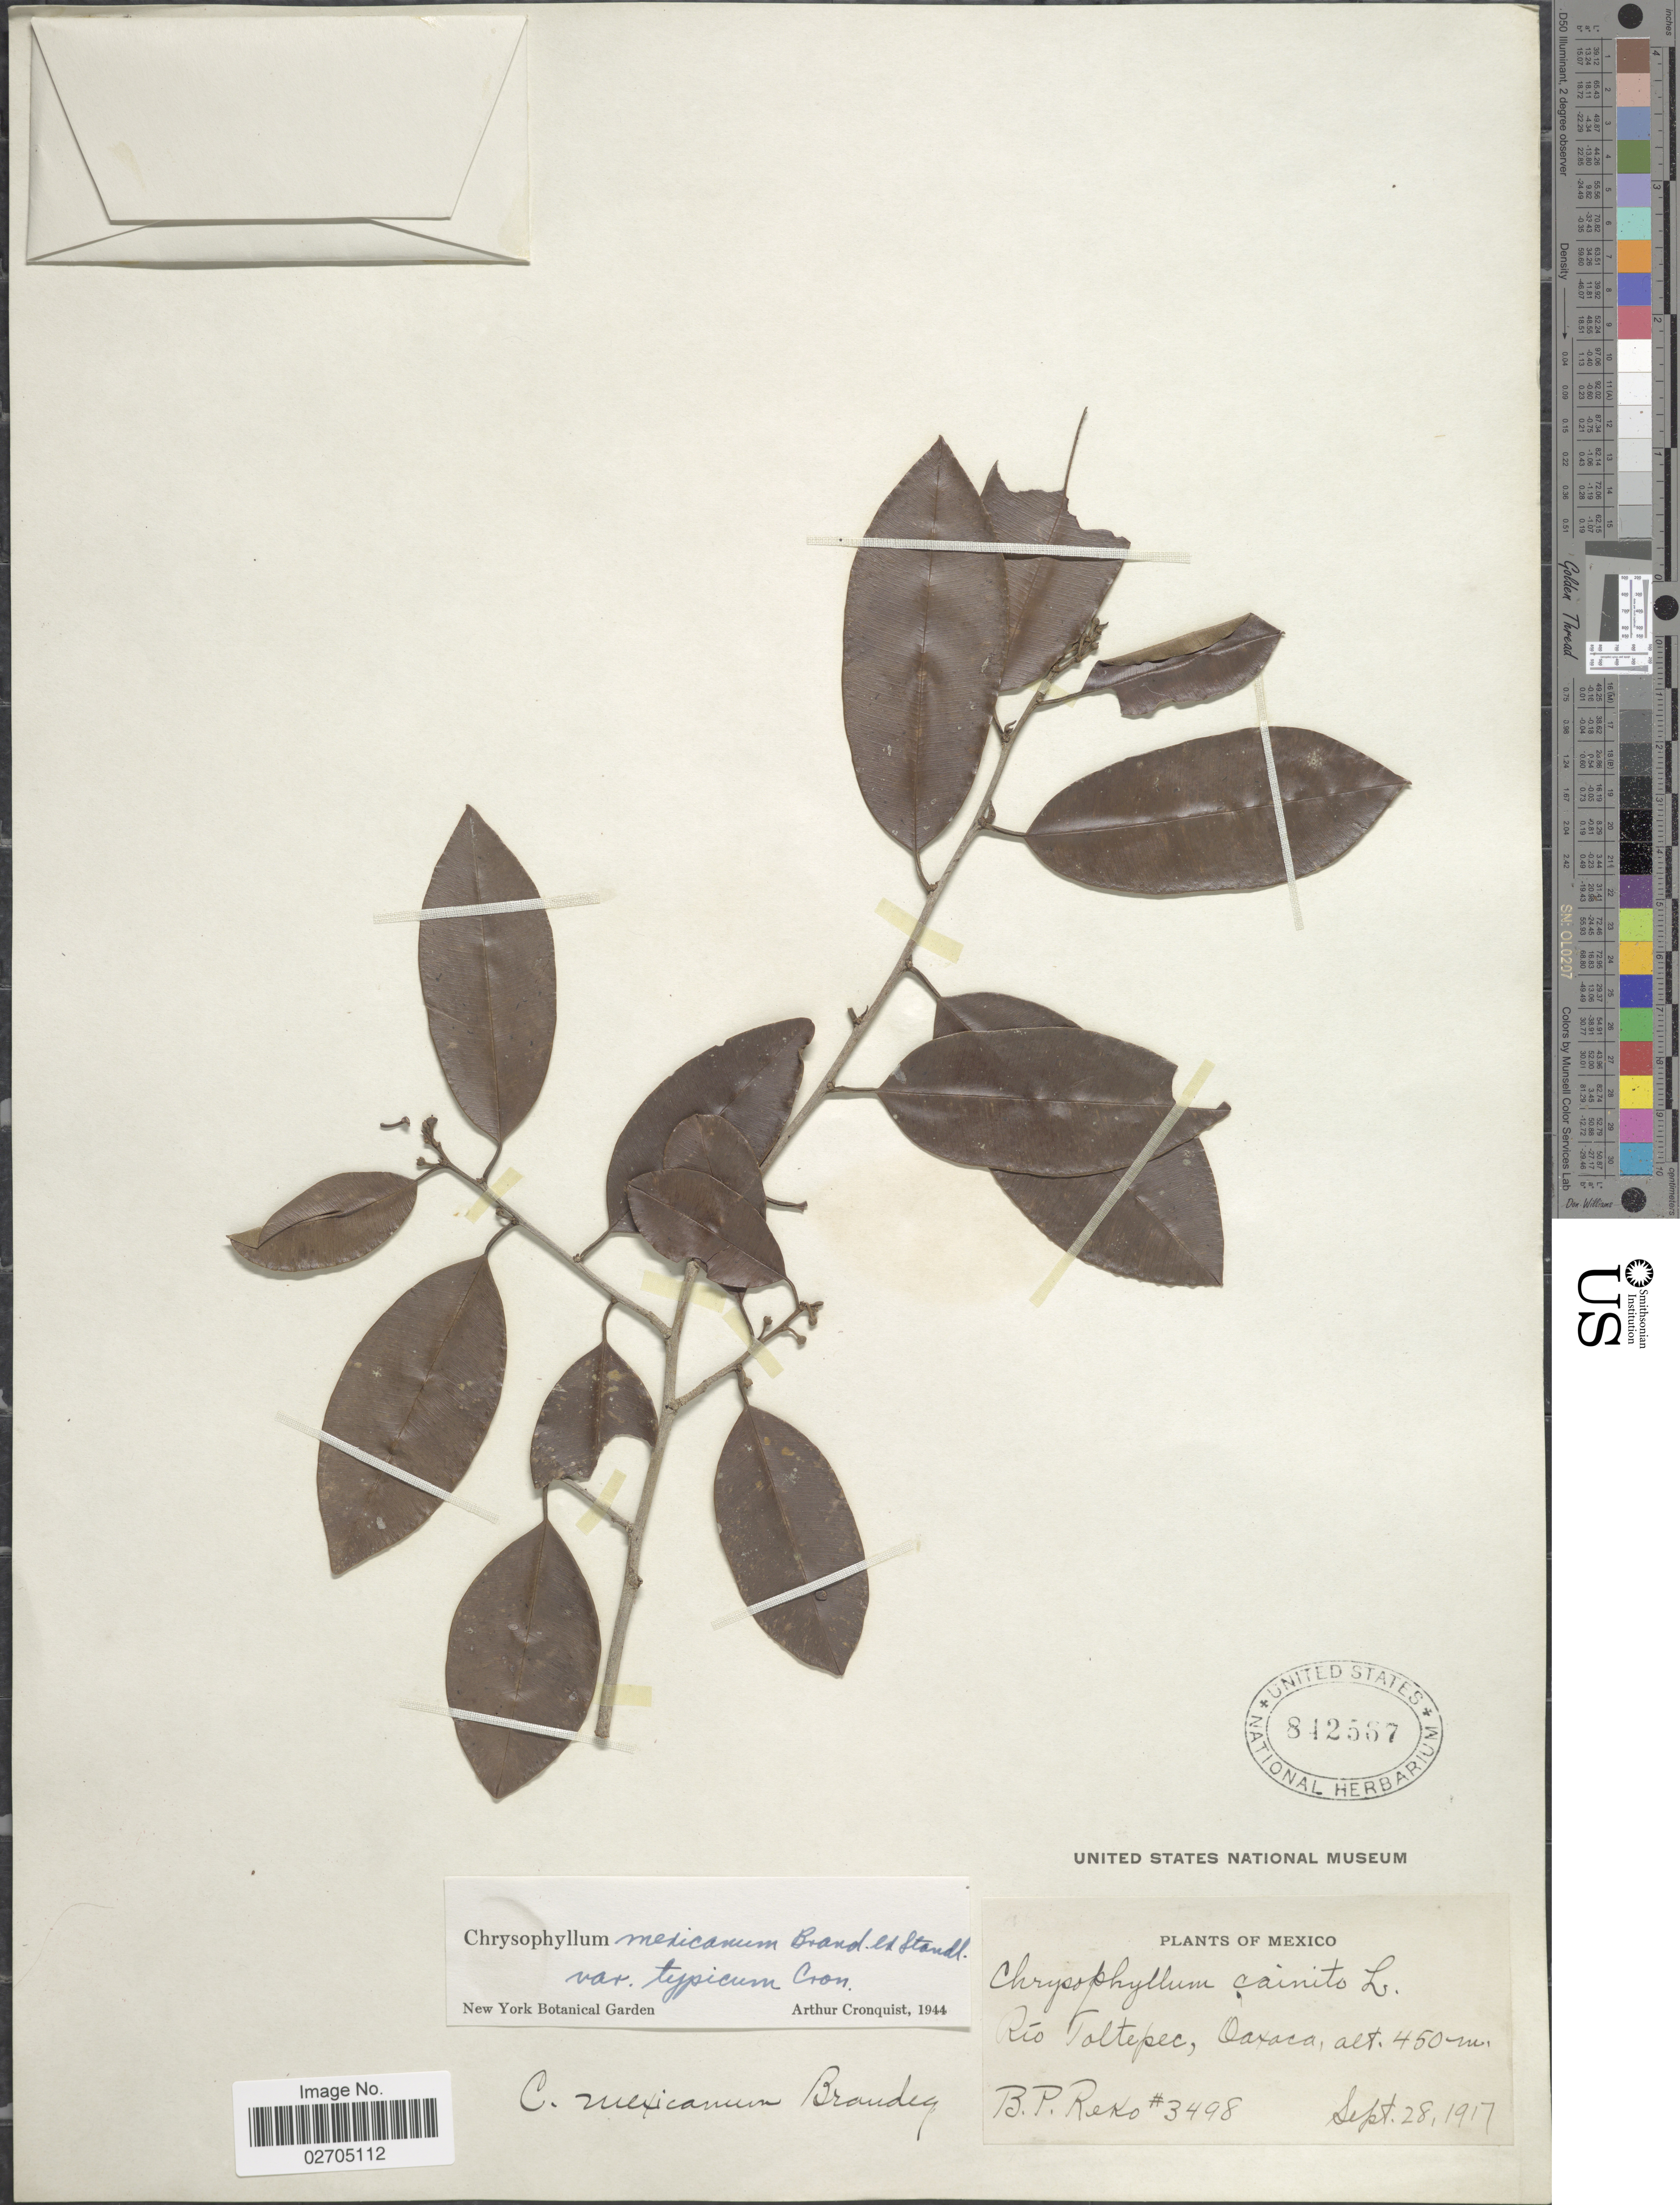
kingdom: Plantae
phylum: Tracheophyta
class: Magnoliopsida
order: Ericales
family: Sapotaceae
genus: Chrysophyllum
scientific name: Chrysophyllum mexicanum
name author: Brandegee ex Standl.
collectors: B. P. Reko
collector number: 3498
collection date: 1917-09-28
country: Mexico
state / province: Oaxaca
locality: Rio Toltepec.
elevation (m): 450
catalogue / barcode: US 842567